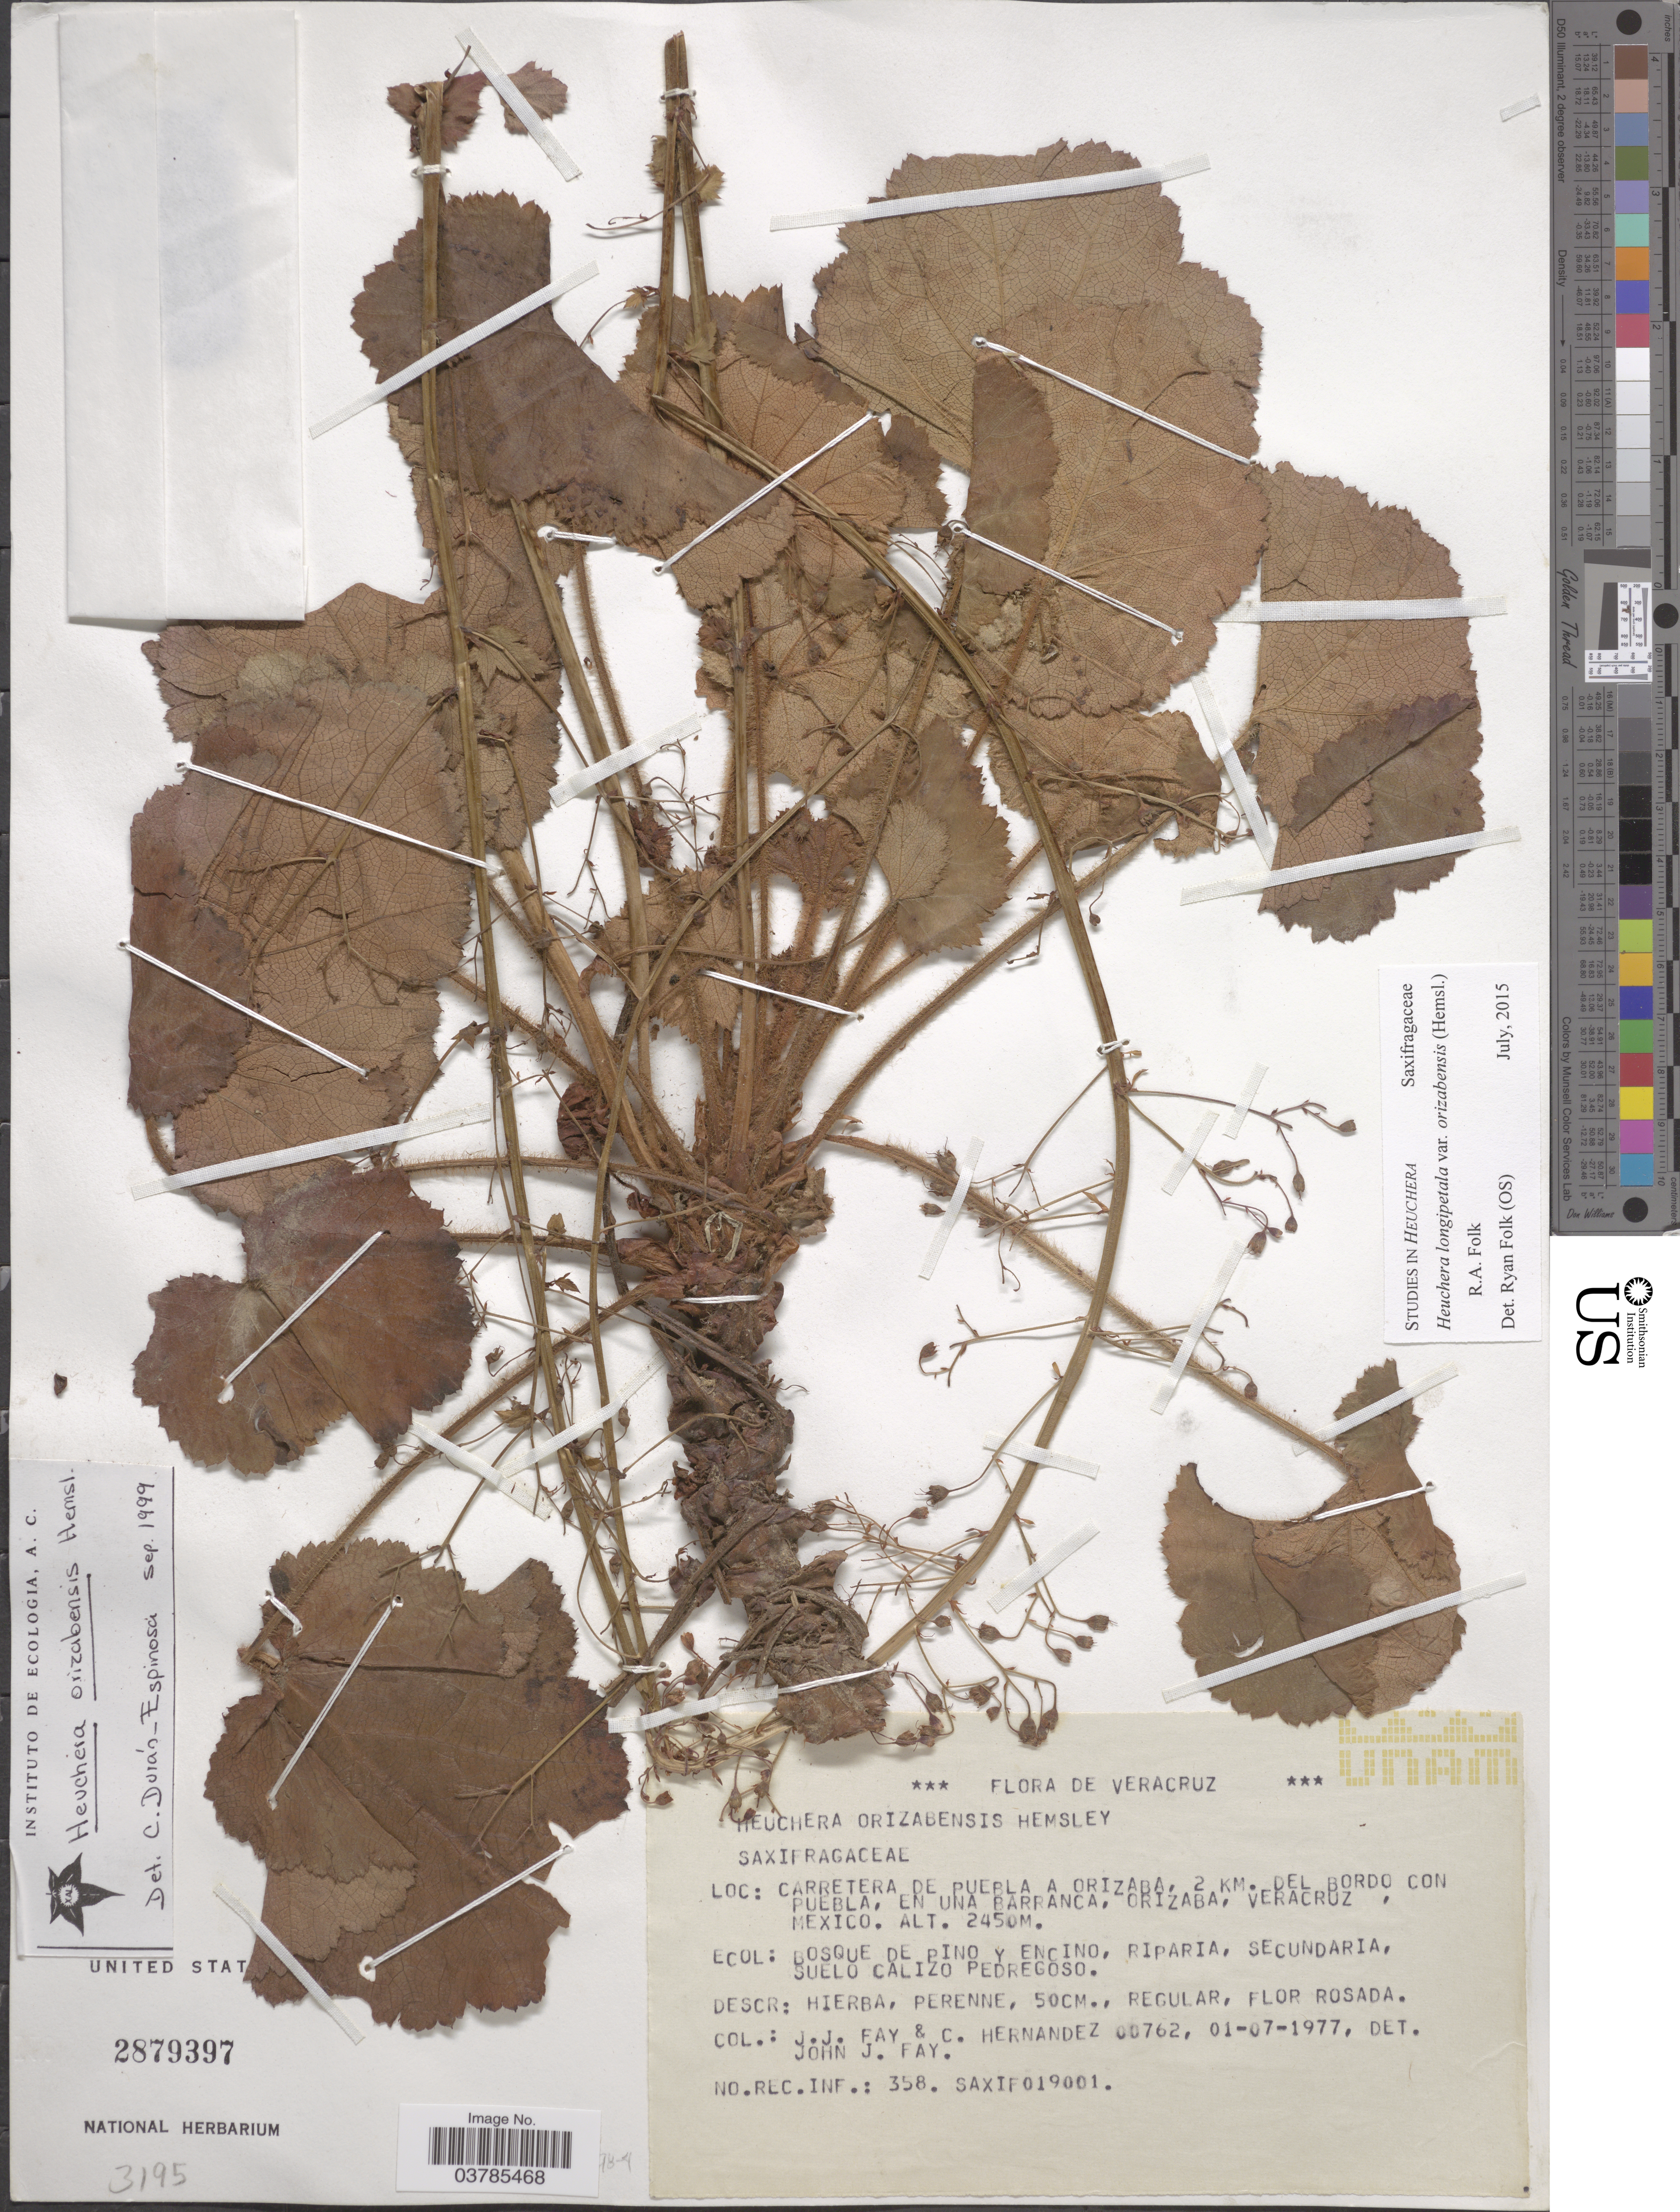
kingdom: Plantae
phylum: Tracheophyta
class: Magnoliopsida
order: Saxifragales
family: Saxifragaceae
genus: Heuchera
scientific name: Heuchera orizabensis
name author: Hemsl.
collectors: J. Fay & C. Hernandez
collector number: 00762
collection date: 1977-07-01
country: Mexico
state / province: Veracruz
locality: Veracruz. Carretera de Puebla a Orizaba, 2 km. del Bordo con Puebla, en una Barranca, Orizaba, Veracruz.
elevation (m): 2450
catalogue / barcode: US 2879397